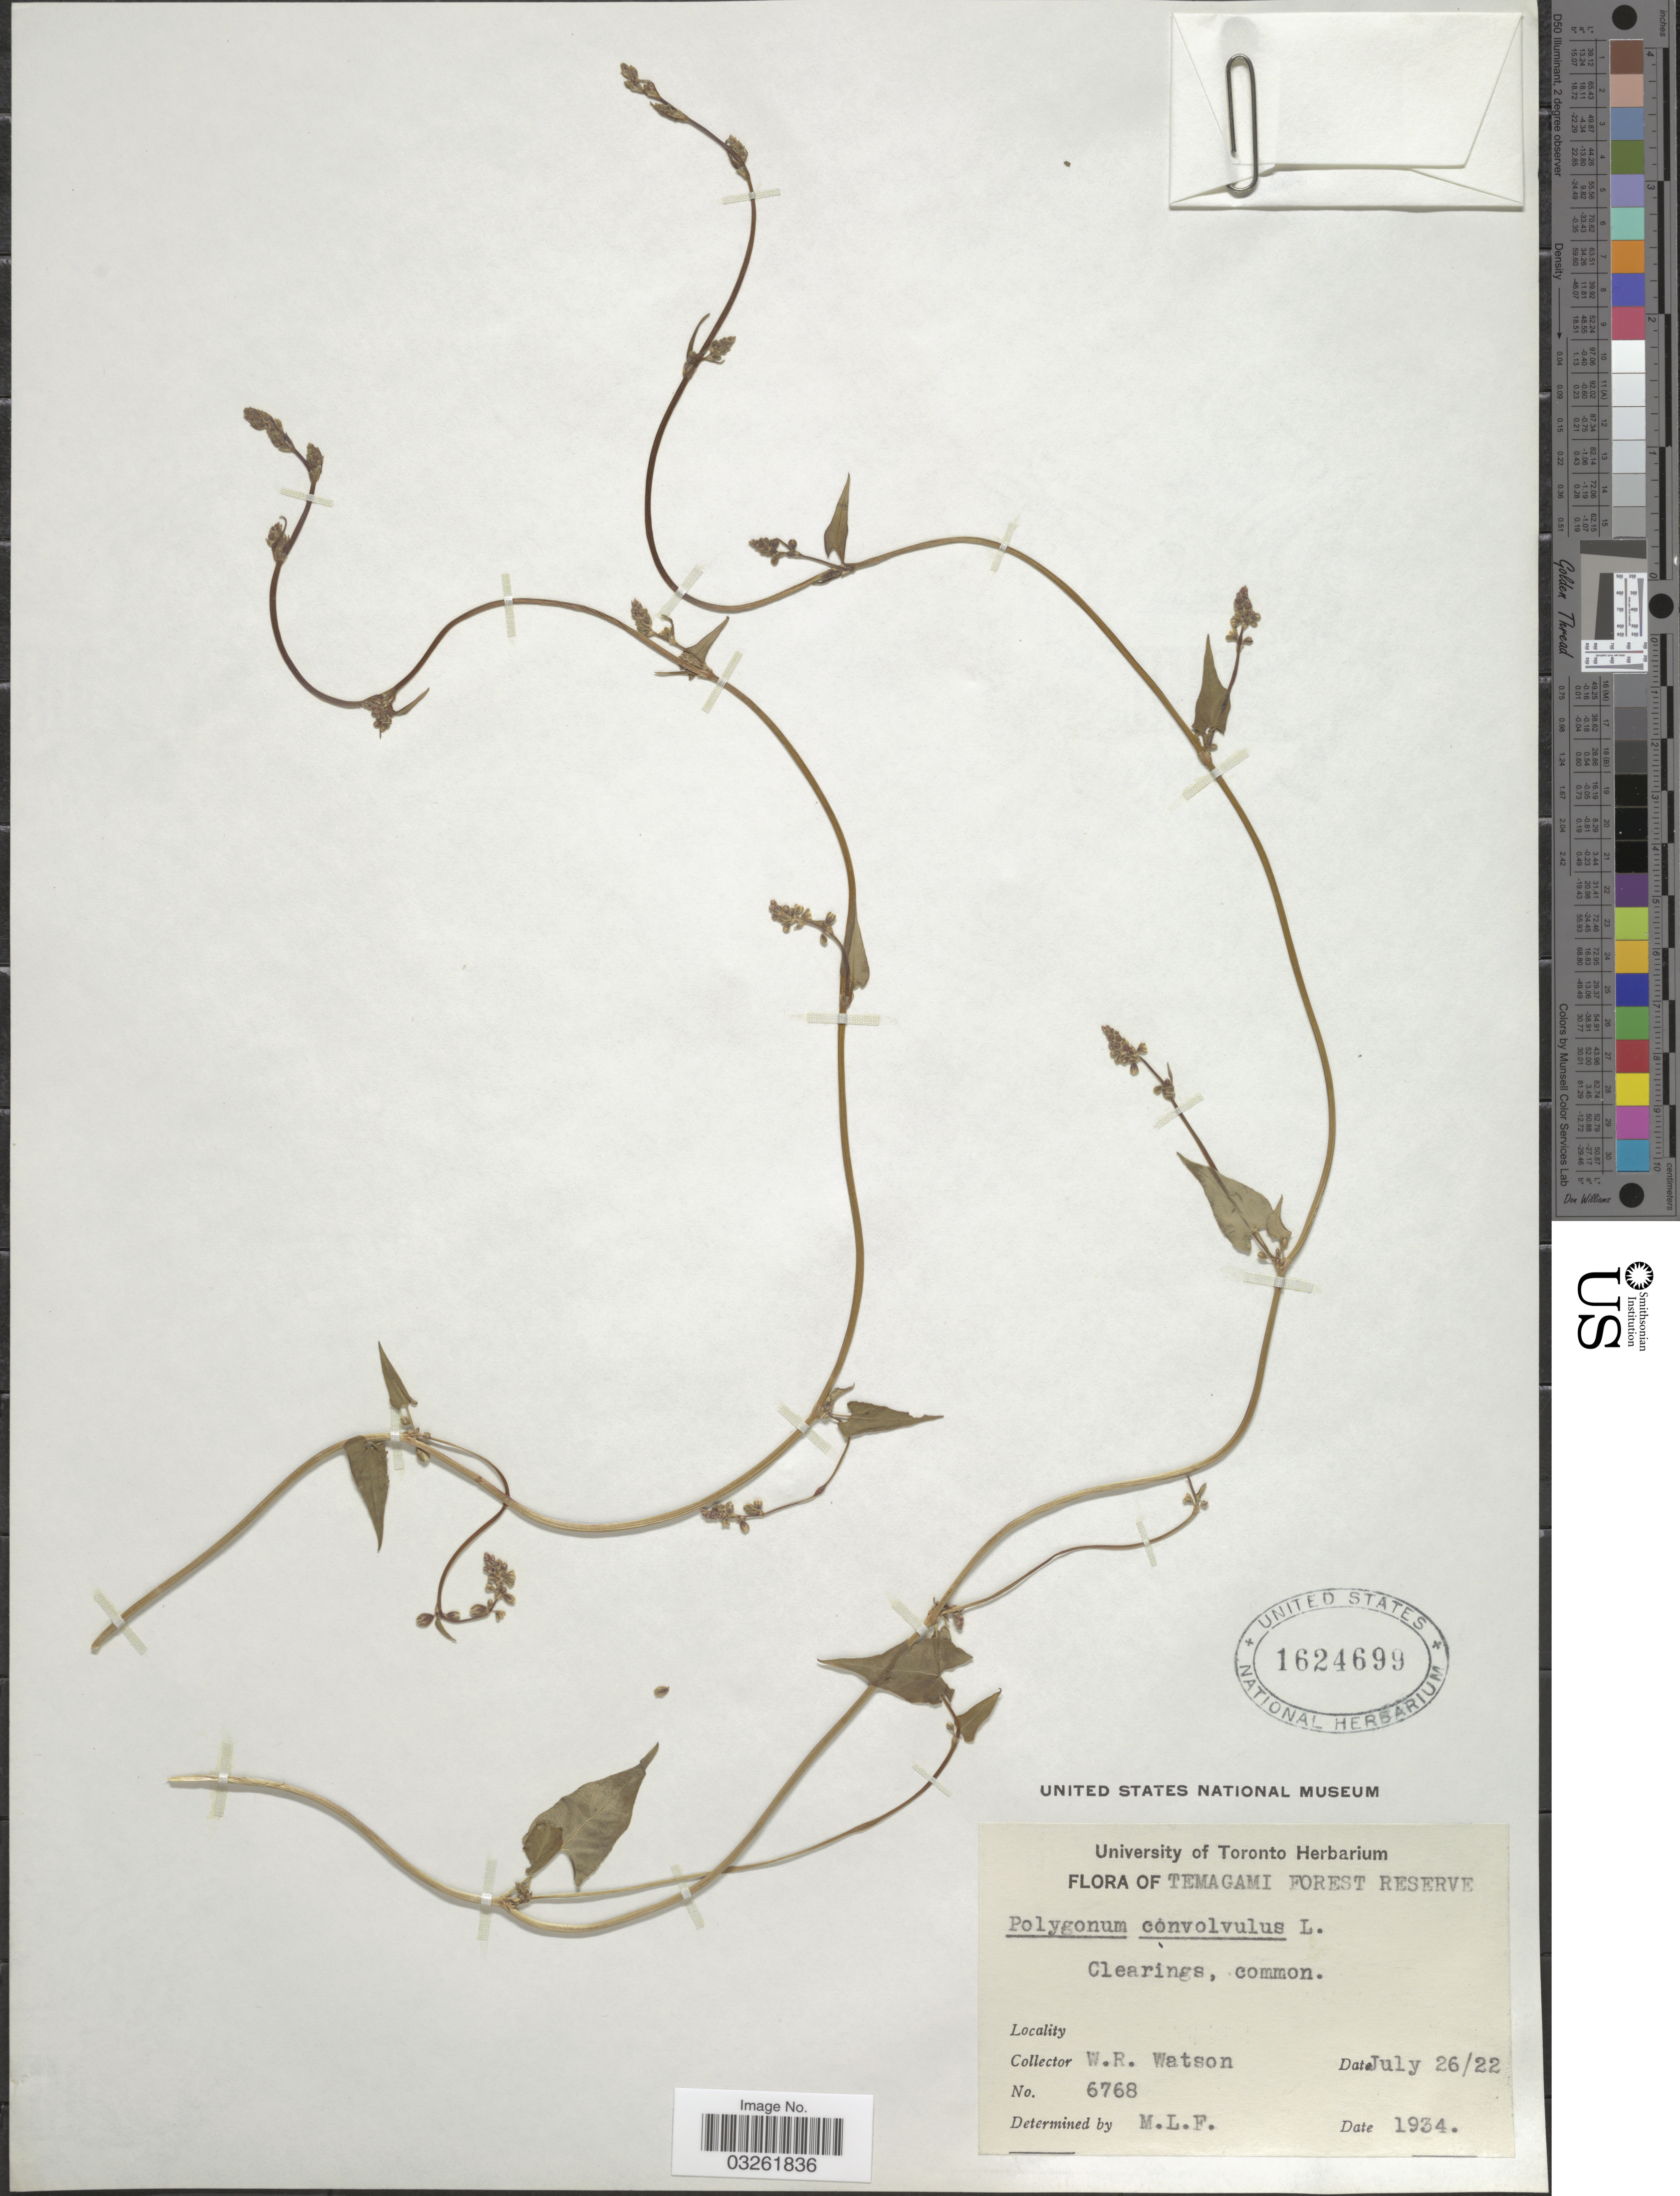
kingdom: Plantae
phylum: Tracheophyta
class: Magnoliopsida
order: Caryophyllales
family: Polygonaceae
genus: Fallopia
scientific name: Fallopia convolvulus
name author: (L.) Á. Löve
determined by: Strong, M. T., (US), Smithsonian Institution - National Museum of Natural History (UNITED STATES)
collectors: W. R. Watson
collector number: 6768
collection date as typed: Transcribed d/m/y: 26/7/22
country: Canada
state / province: Ontario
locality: Temagami Forest Reserve. Clearings.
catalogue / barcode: US 1624699